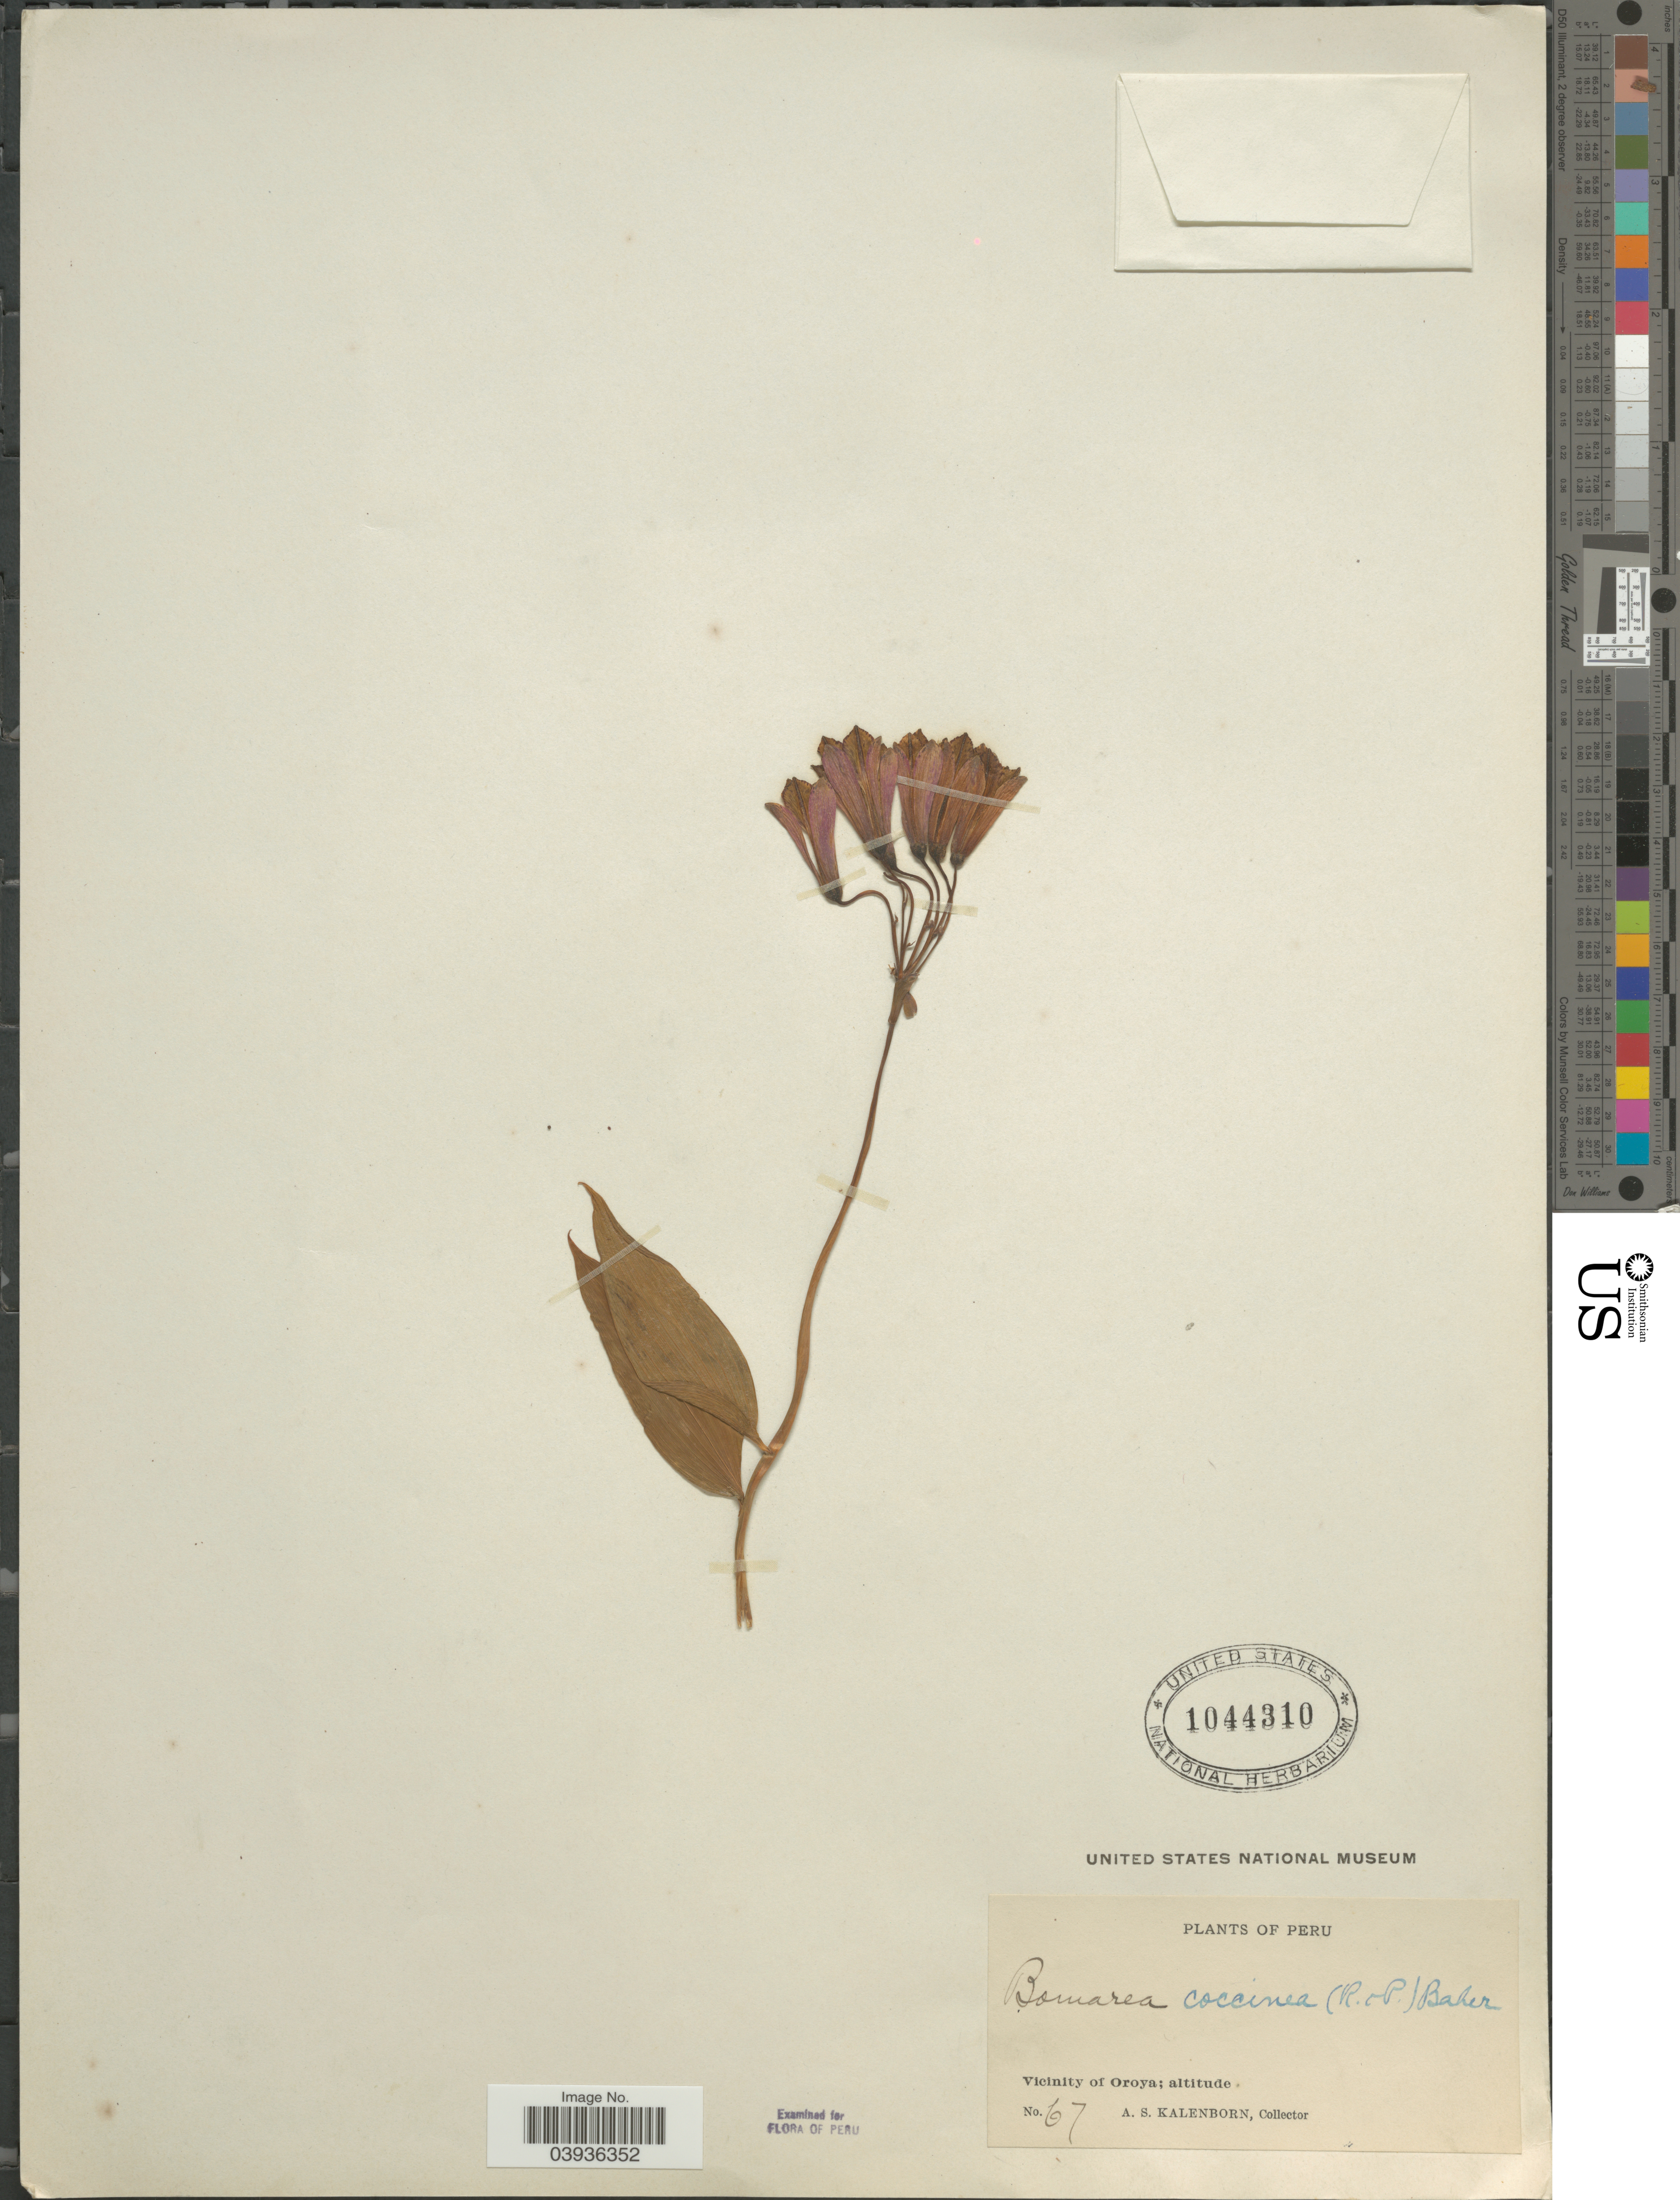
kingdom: Plantae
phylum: Tracheophyta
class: Liliopsida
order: Liliales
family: Alstroemeriaceae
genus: Bomarea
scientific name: Bomarea coccinea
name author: (Ruiz & Pav.) Baker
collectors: A. Kalenborn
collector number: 67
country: Peru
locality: Vicinity of Oroya.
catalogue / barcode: US 1044310